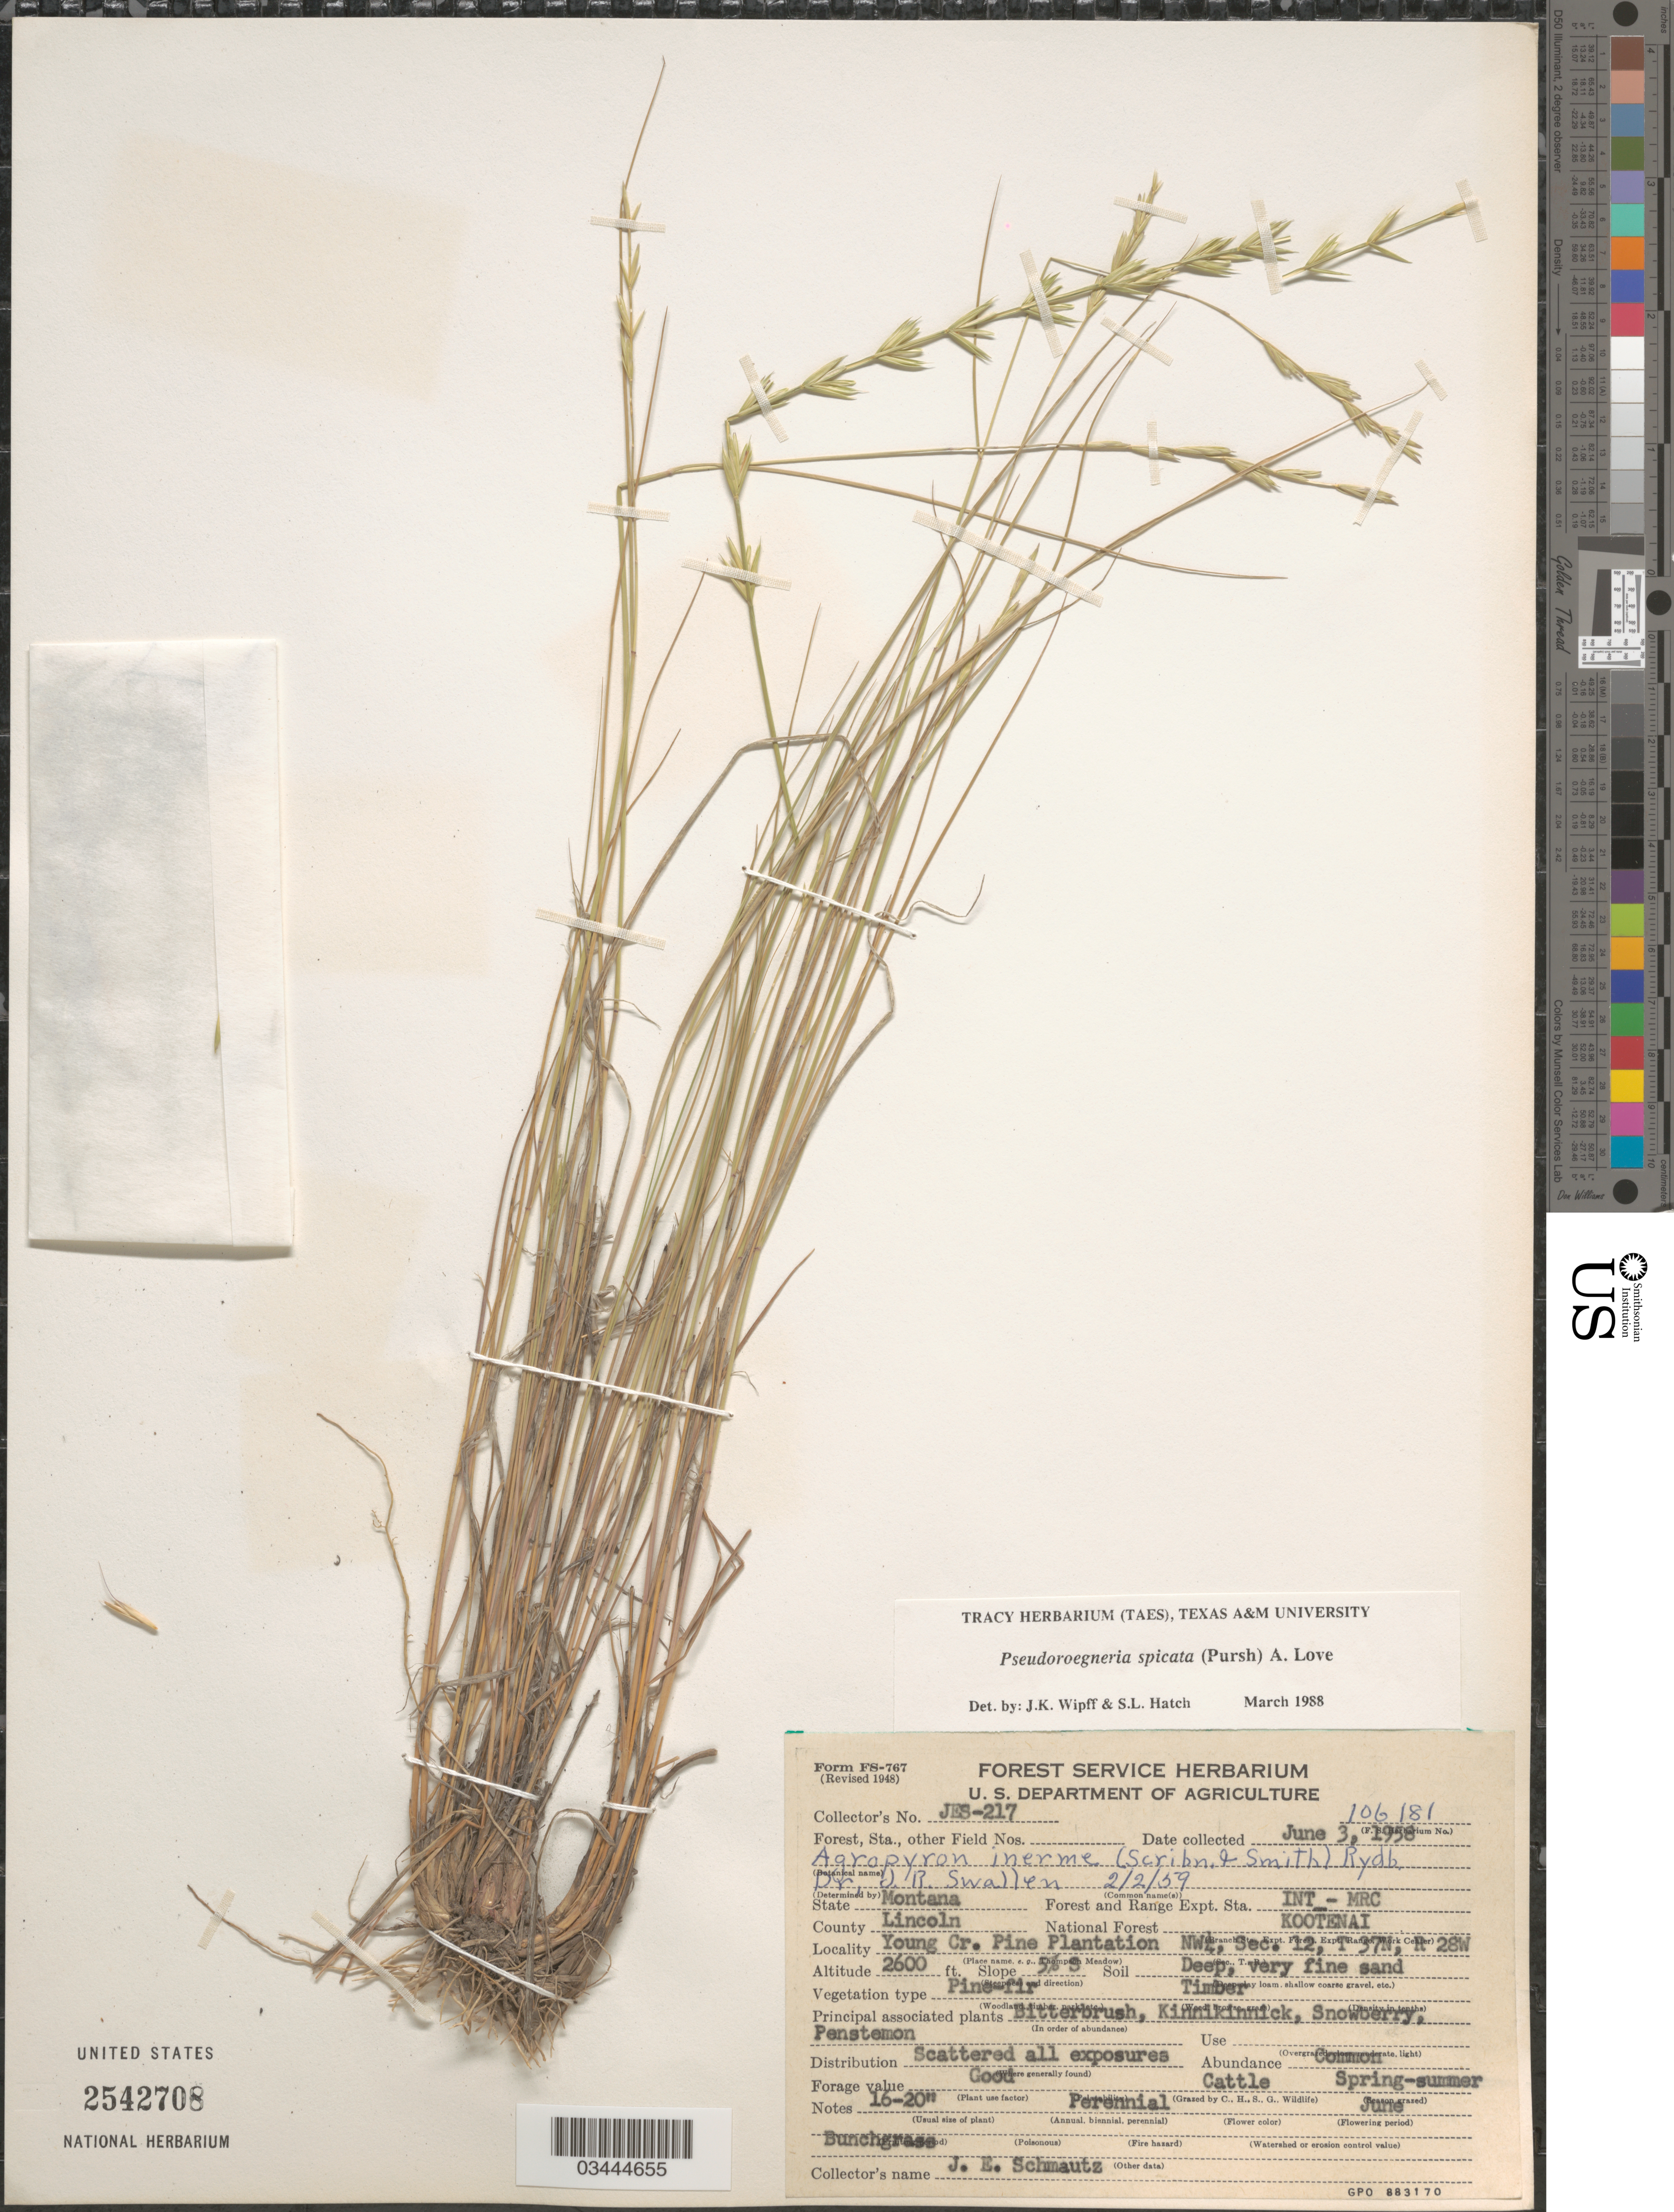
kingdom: Plantae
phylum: Tracheophyta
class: Liliopsida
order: Poales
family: Poaceae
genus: Pseudoroegneria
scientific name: Pseudoroegneria spicata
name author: (Pursh) Á. Löve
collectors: J. Schmautz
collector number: JES-217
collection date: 1958-06-03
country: United States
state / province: Montana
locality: Forest and Range Expt. Sta. INT-MRC. County Lincoln. National Forest Kootenai. Young Cr. Pine Plantation NW¼, Sec. 12, T 37N, R 28W. Slope 5% S.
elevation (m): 792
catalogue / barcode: US 2542708